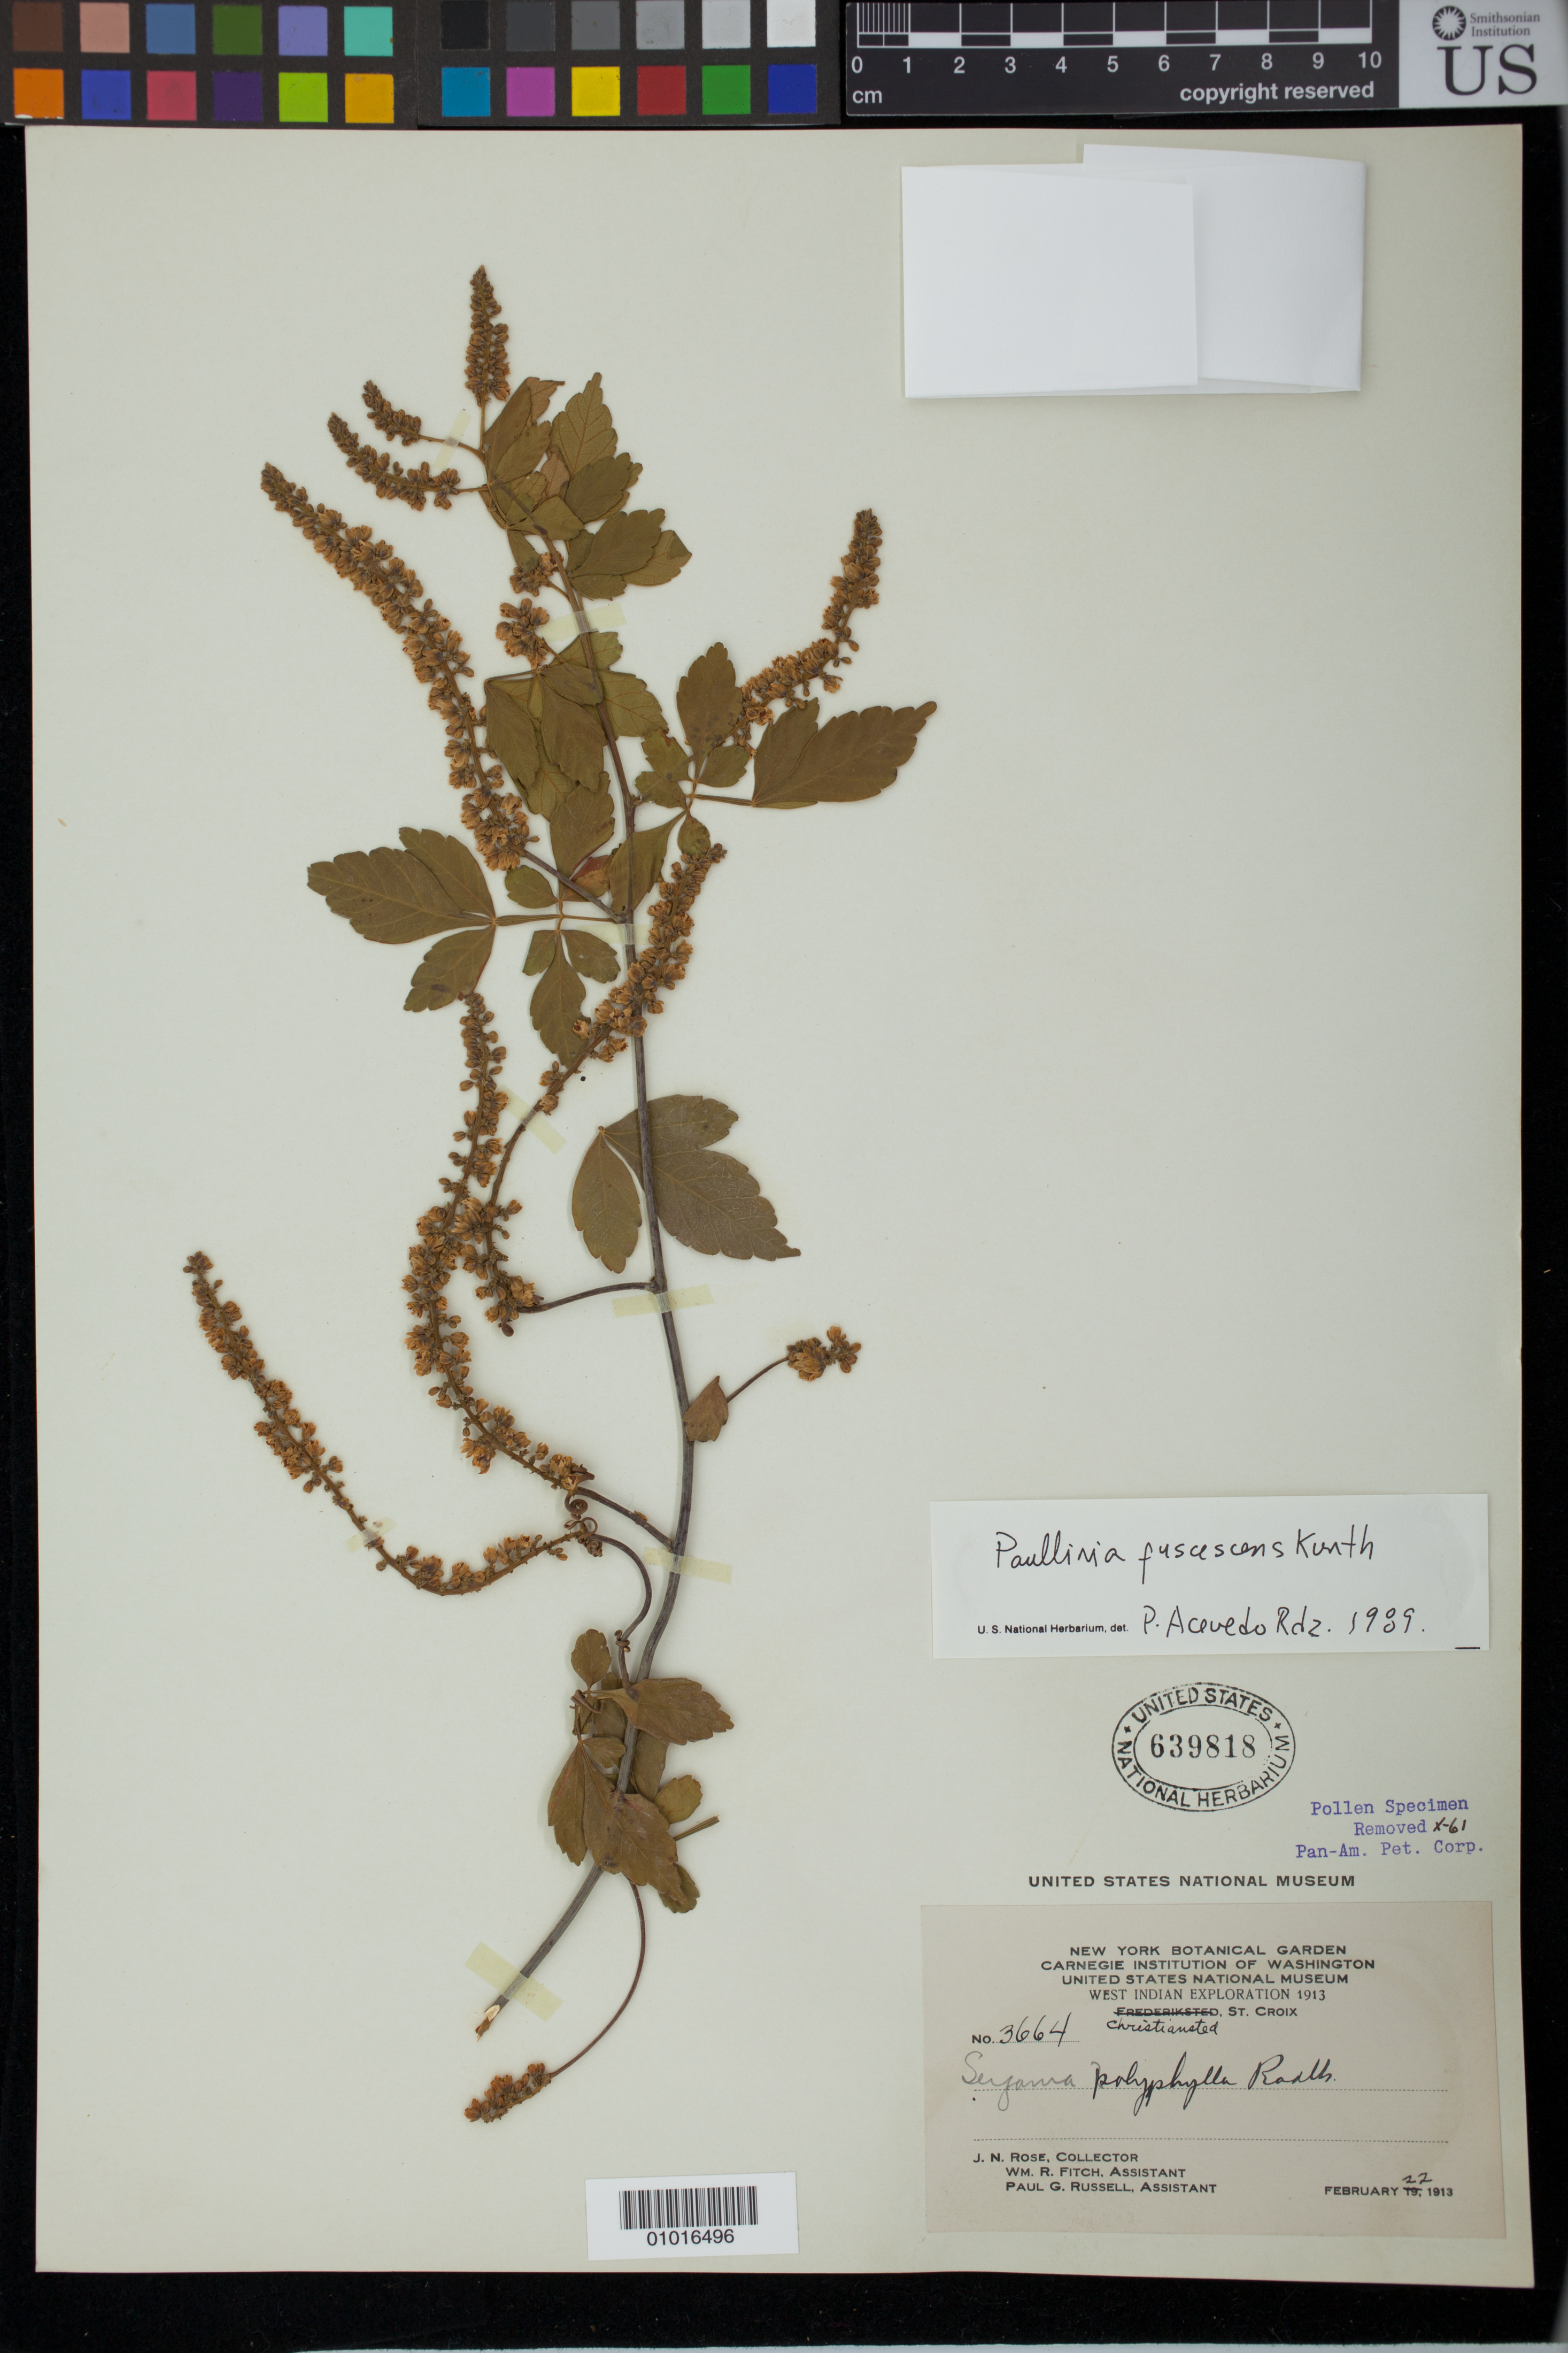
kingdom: Plantae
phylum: Tracheophyta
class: Magnoliopsida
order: Sapindales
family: Sapindaceae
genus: Paullinia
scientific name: Paullinia fuscescens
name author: Kunth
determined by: Acevedo-Rodríguez, P., (BOT), Smithsonian Institution - National Museum of Natural History (UNITED STATES)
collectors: J. N. Rose, W. R. Fitch & P. G. Russell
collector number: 3664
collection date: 1913-02-22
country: U.S. Virgin Islands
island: St. Croix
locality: Christiansted.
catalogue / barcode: US 639818